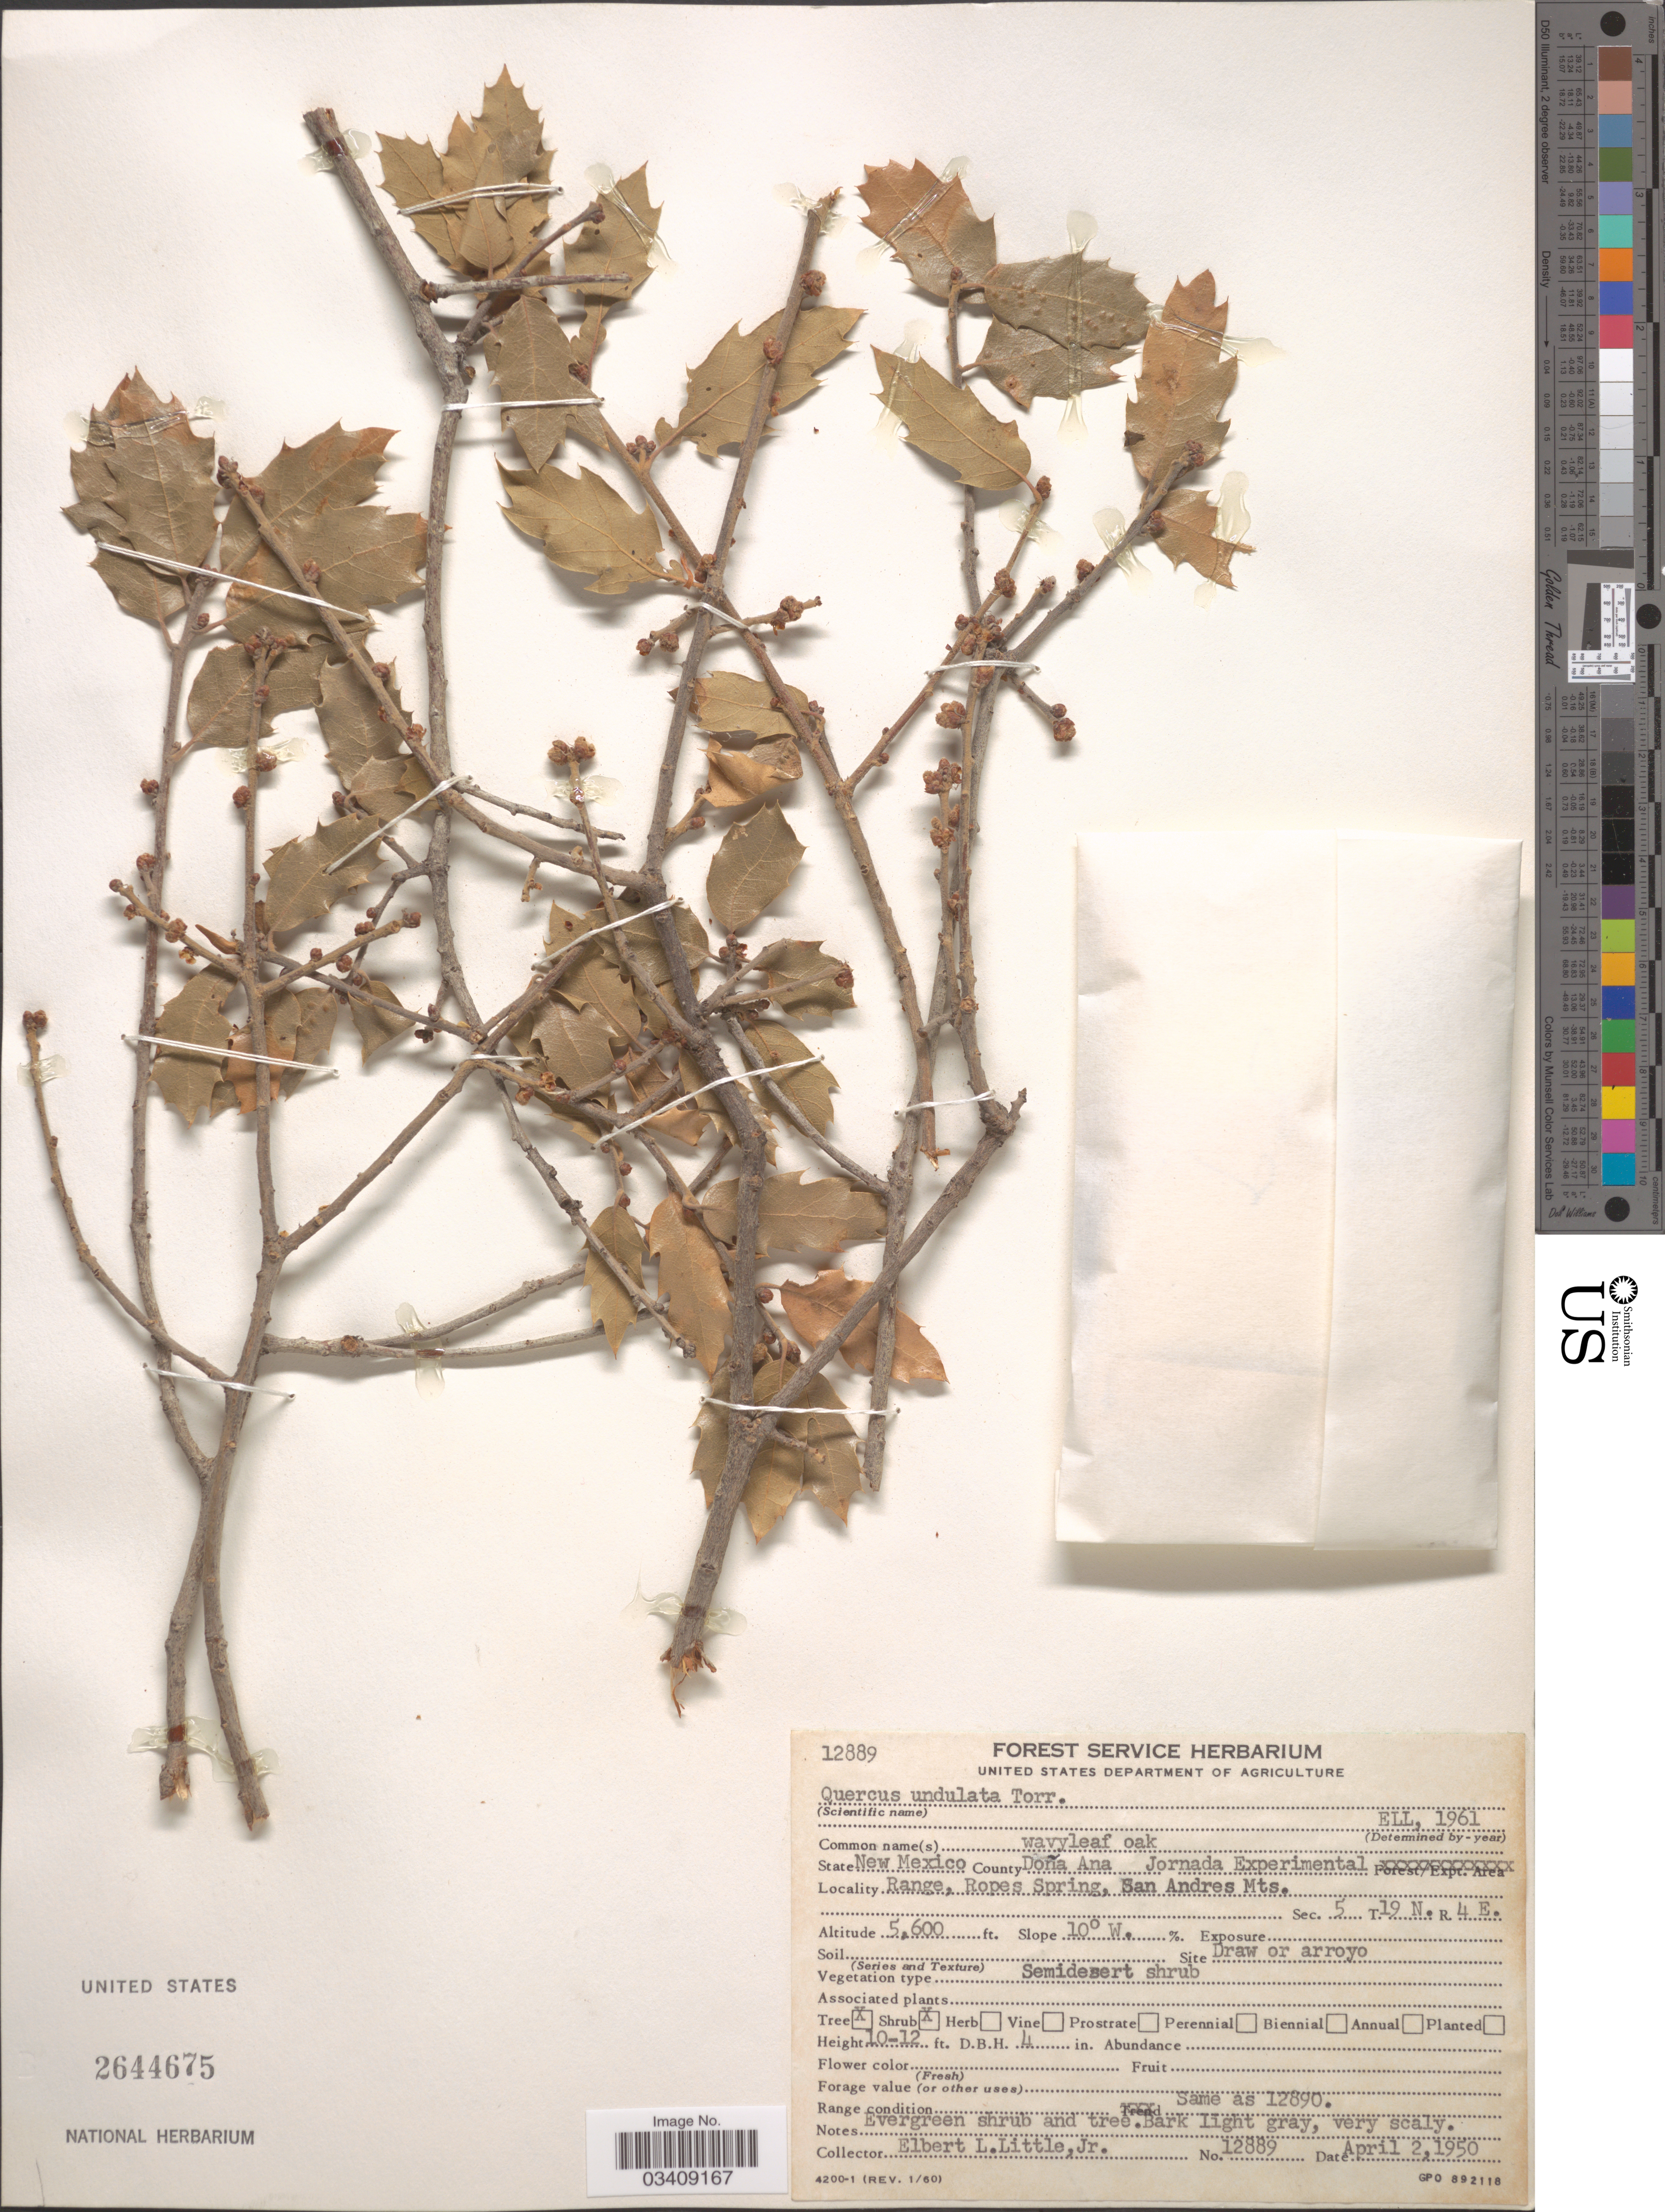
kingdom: Plantae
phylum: Tracheophyta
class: Magnoliopsida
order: Fagales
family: Fagaceae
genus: Quercus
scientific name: Quercus undulata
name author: Torr.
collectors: E. L. Little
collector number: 12889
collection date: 1950-04-02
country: United States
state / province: New Mexico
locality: County Doña Ana. Jornada Experimental Range, Ropes Spring, San Andres Mts. Sec. 5 T. 19 N. R. 4 E.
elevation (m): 1707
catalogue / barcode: US 2644675